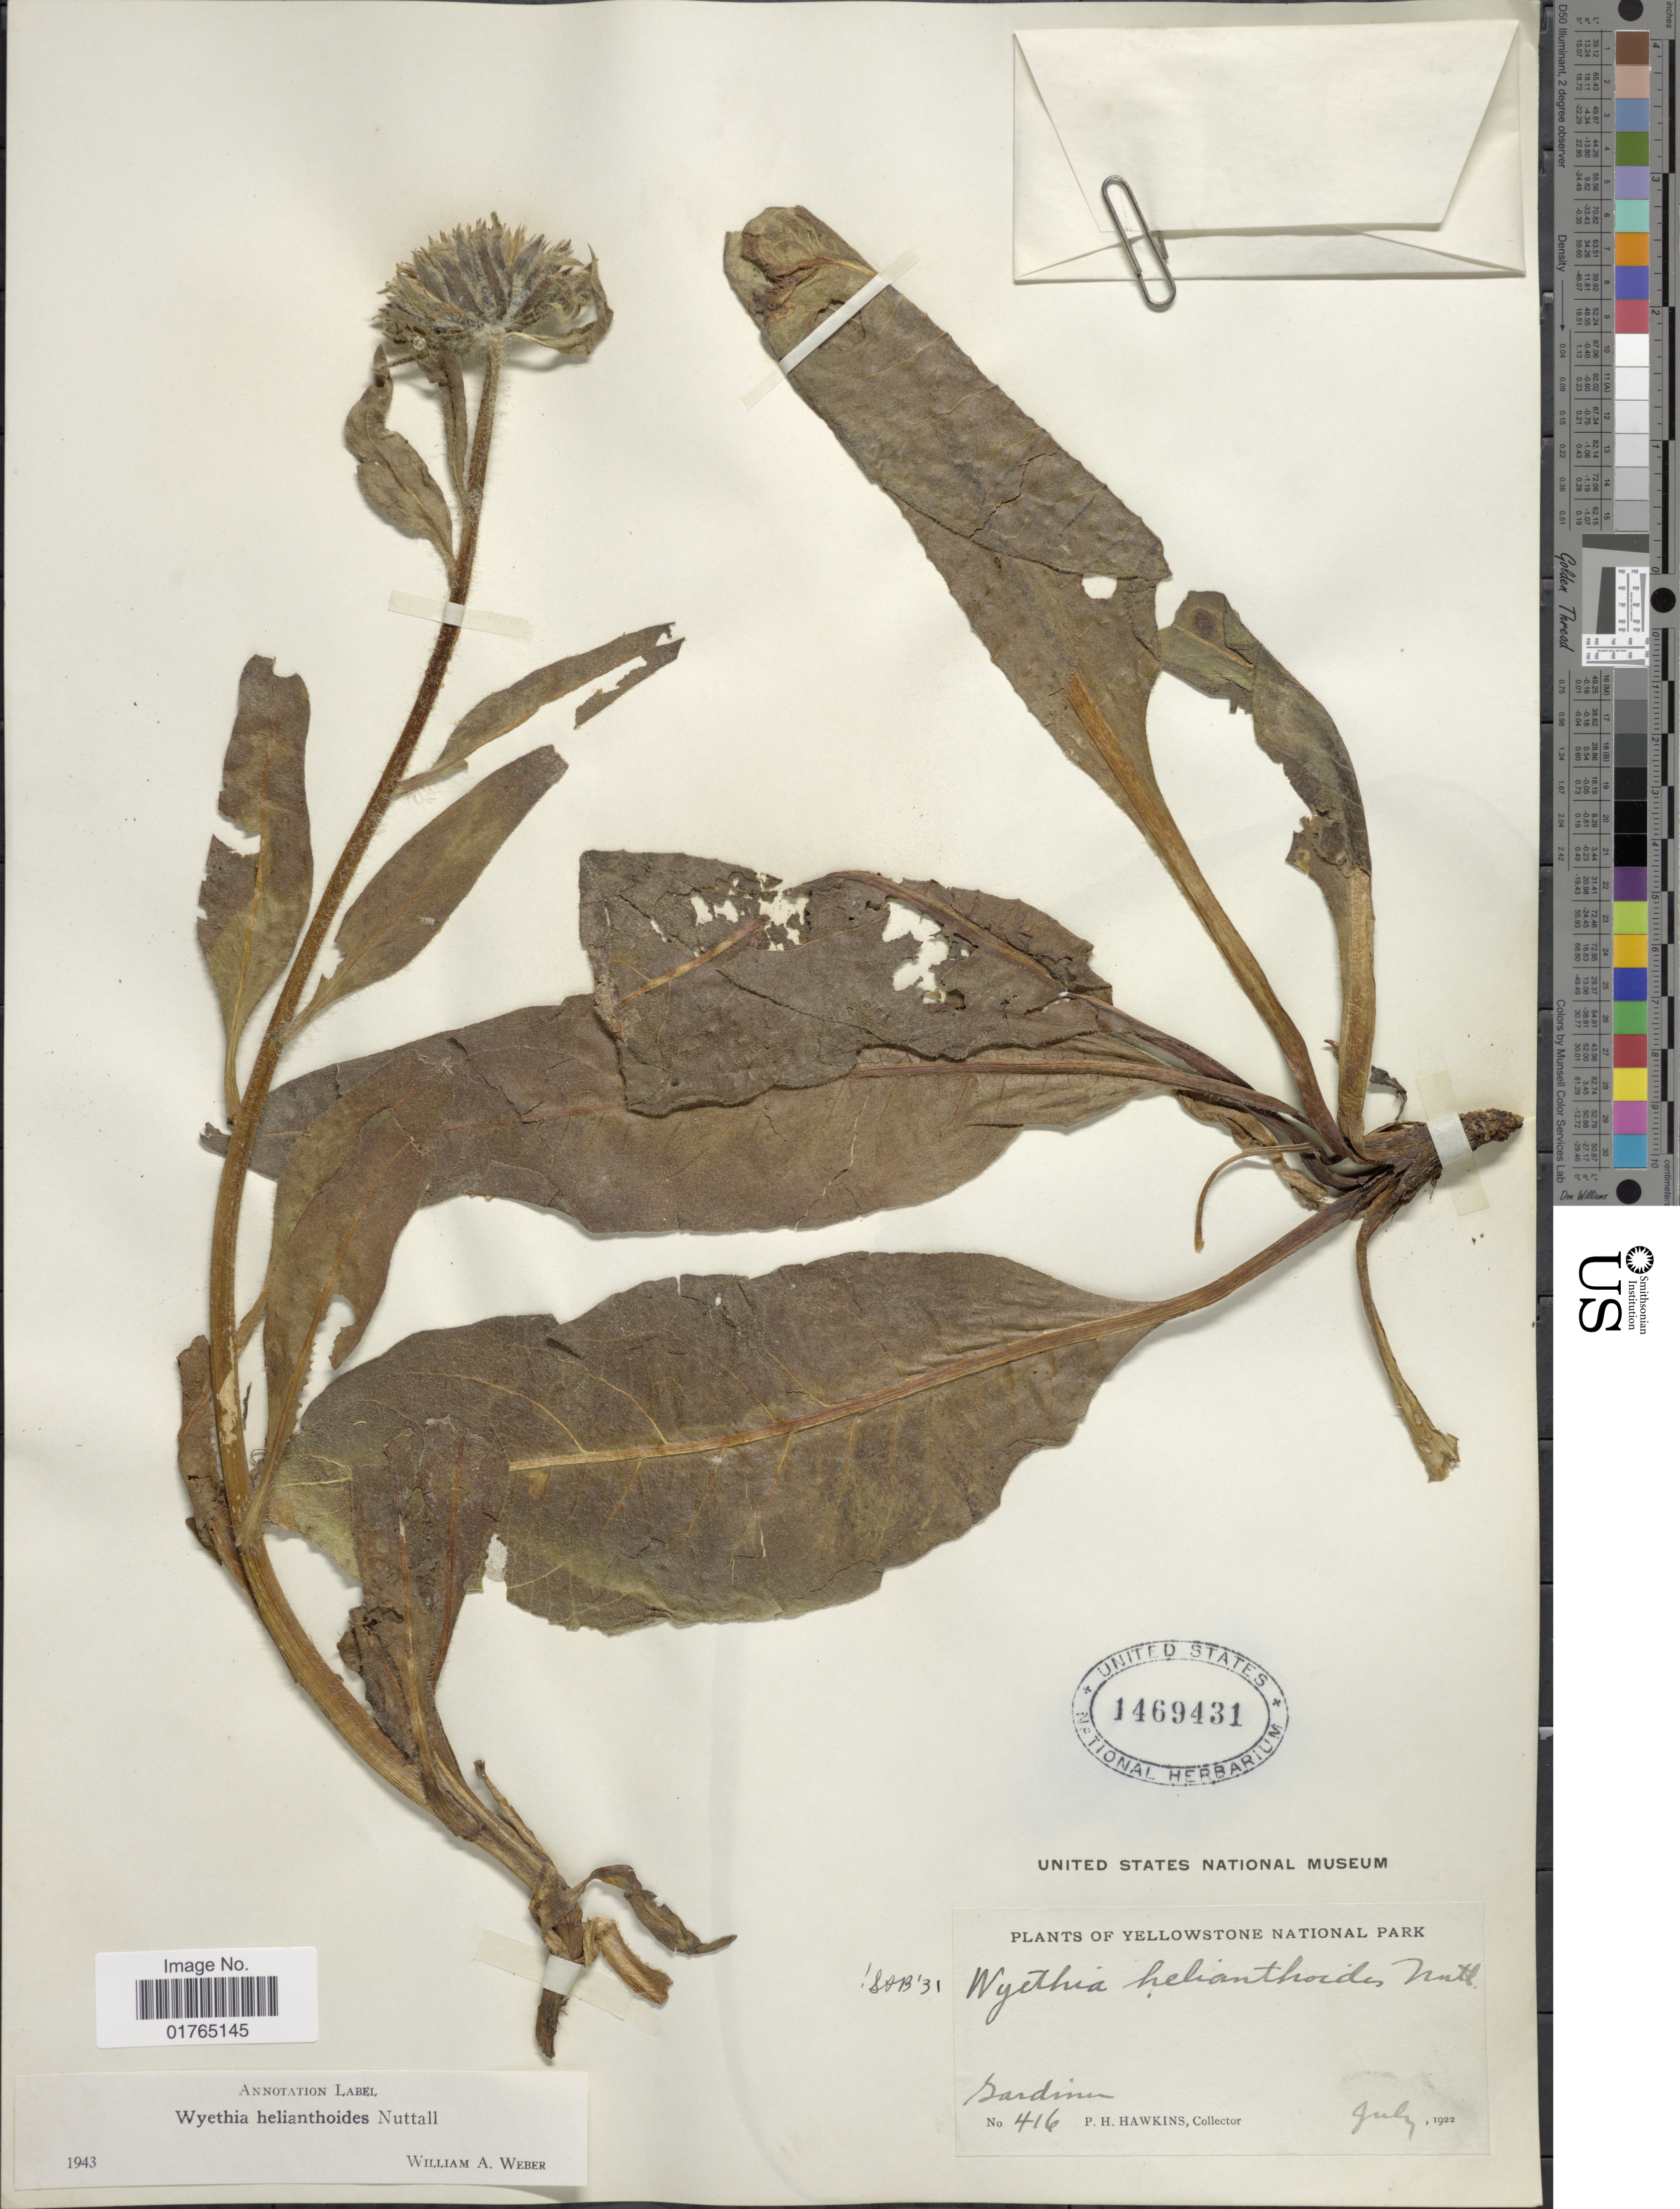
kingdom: Plantae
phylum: Tracheophyta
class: Magnoliopsida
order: Asterales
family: Asteraceae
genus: Wyethia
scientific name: Wyethia helianthoides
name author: Nutt.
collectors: P. Hawkins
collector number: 416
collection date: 1922-07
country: United States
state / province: Montana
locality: Yellowstone National Park, Gardiner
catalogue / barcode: US 1469431